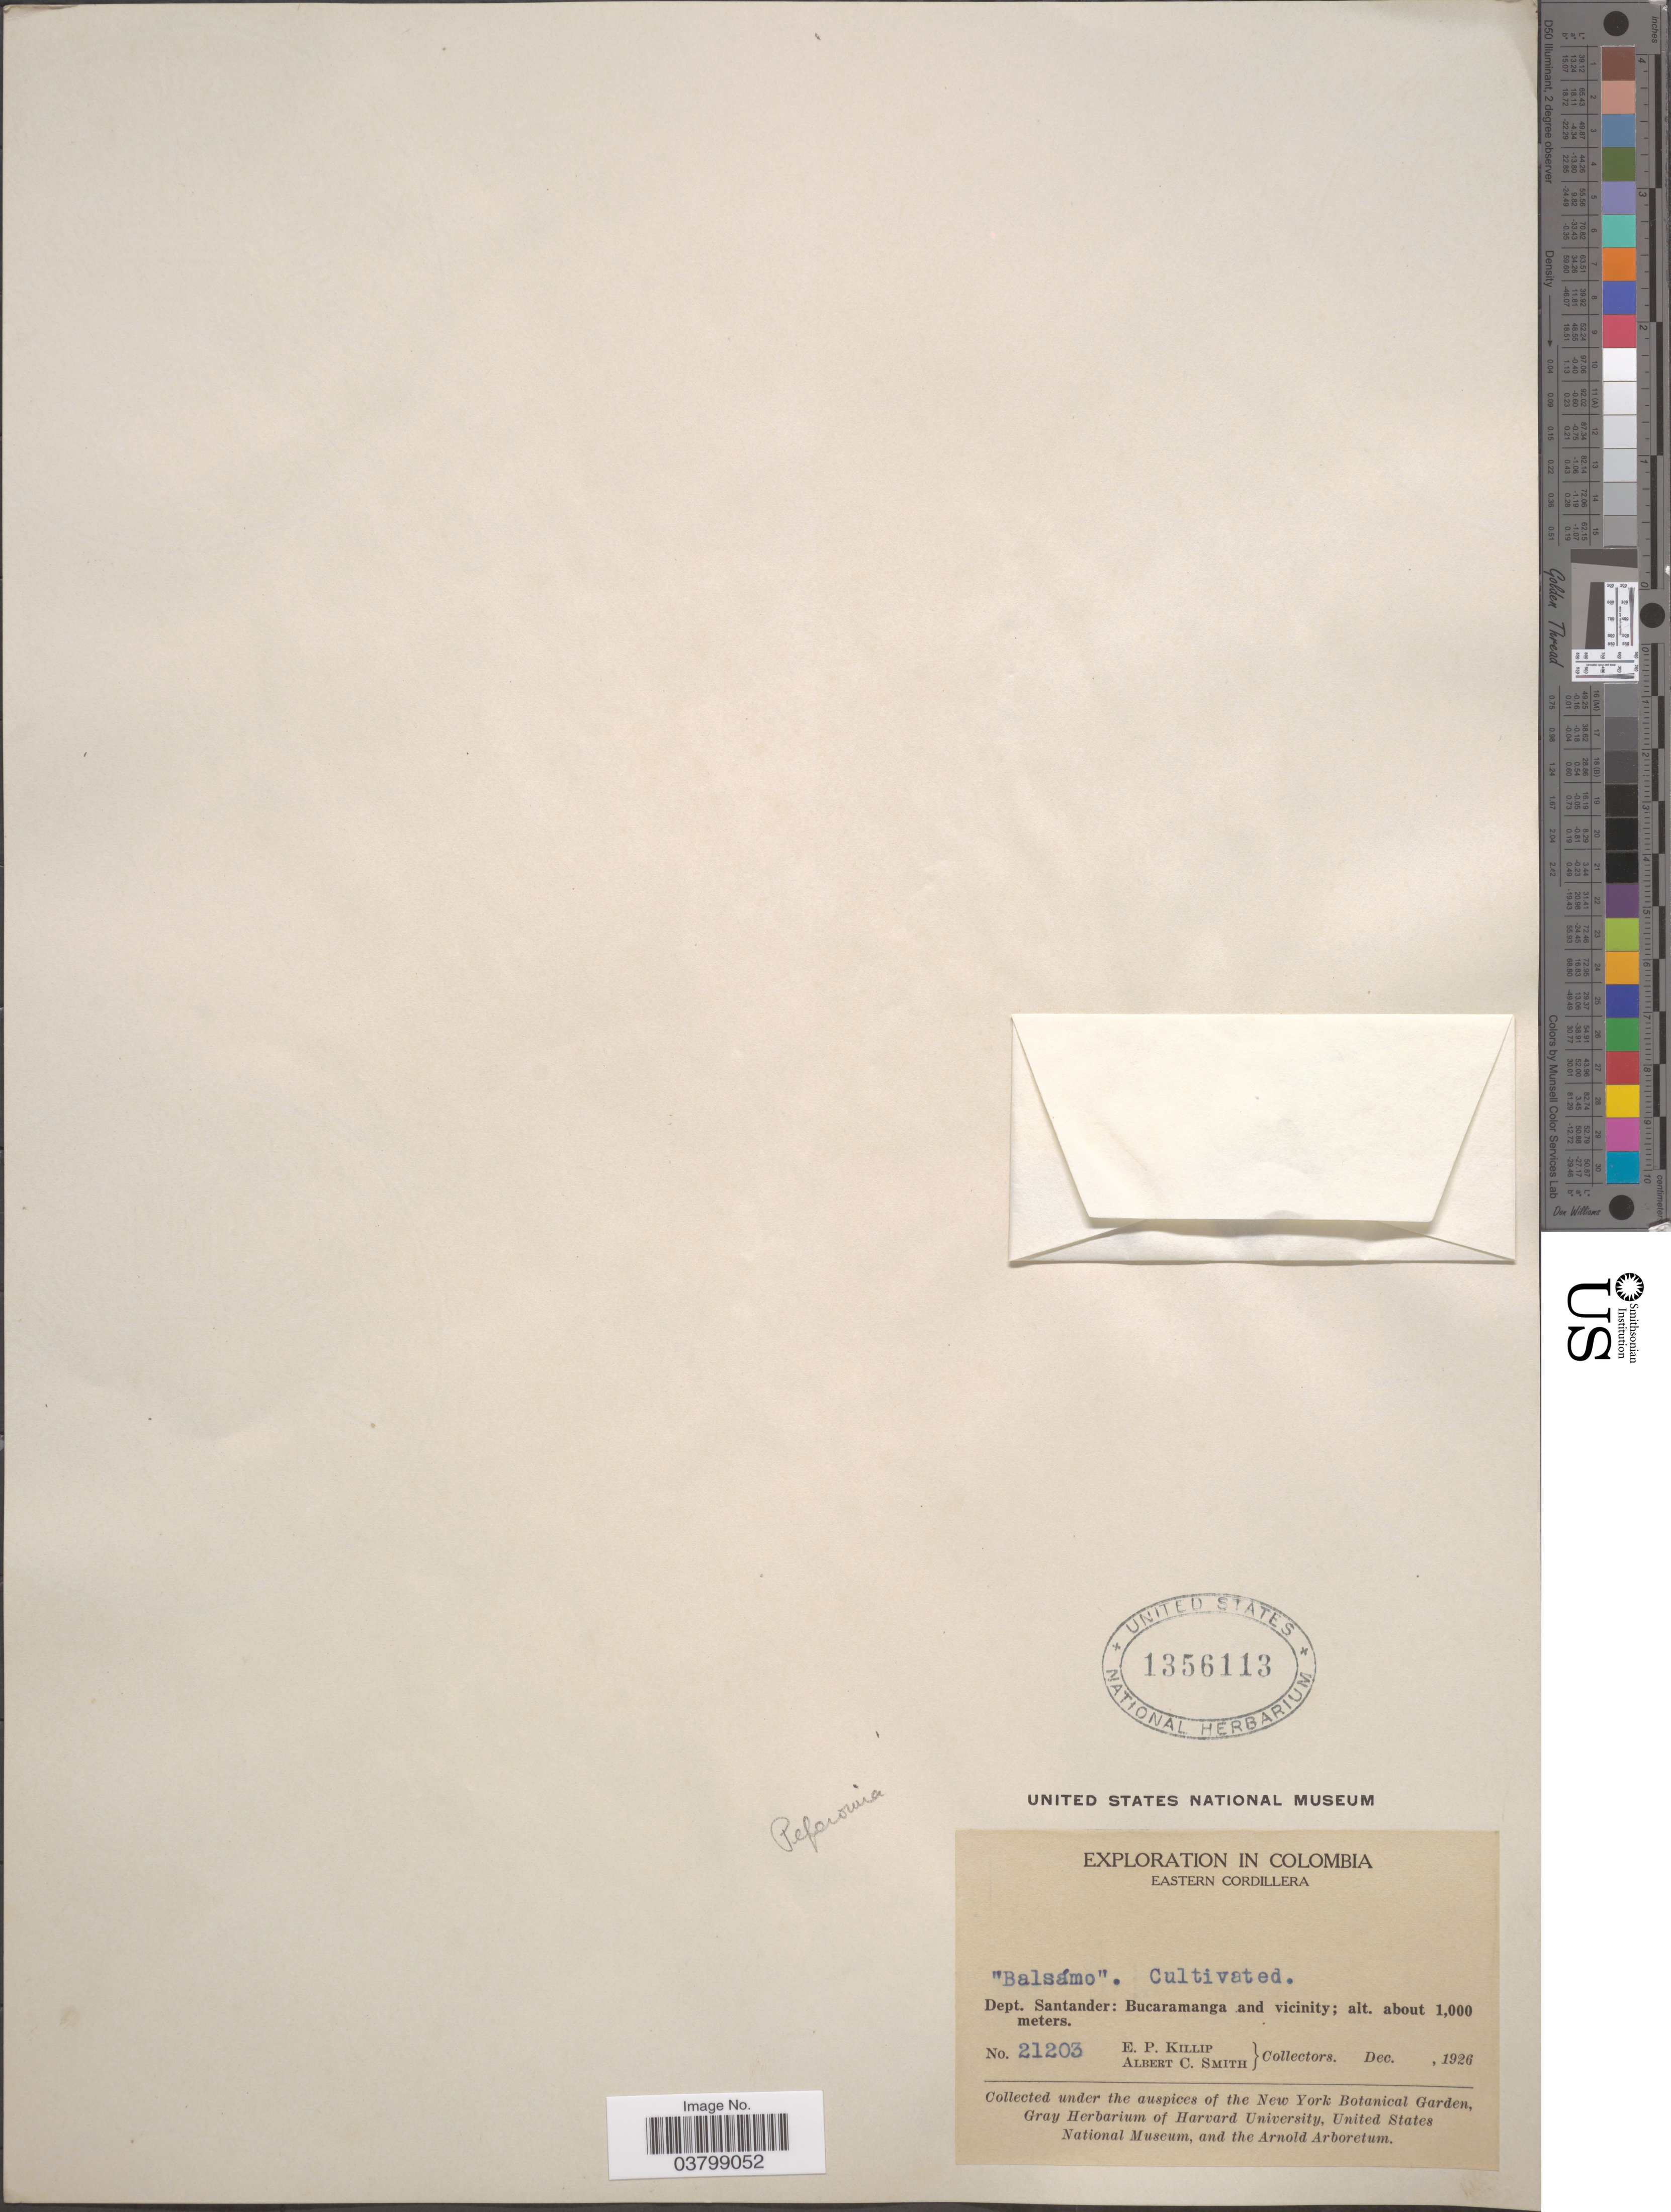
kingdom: Plantae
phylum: Tracheophyta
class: Magnoliopsida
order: Piperales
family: Piperaceae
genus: Peperomia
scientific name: Peperomia foliosa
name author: Kunth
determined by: Jiménez, José Estaban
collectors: E. P. Killip & A. C. Smith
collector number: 21203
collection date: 1926-12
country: Colombia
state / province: Santander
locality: Eastern Cordillera. Dept. Santander: Bucaramanga and vicinity.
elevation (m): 1000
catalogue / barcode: US 1356113